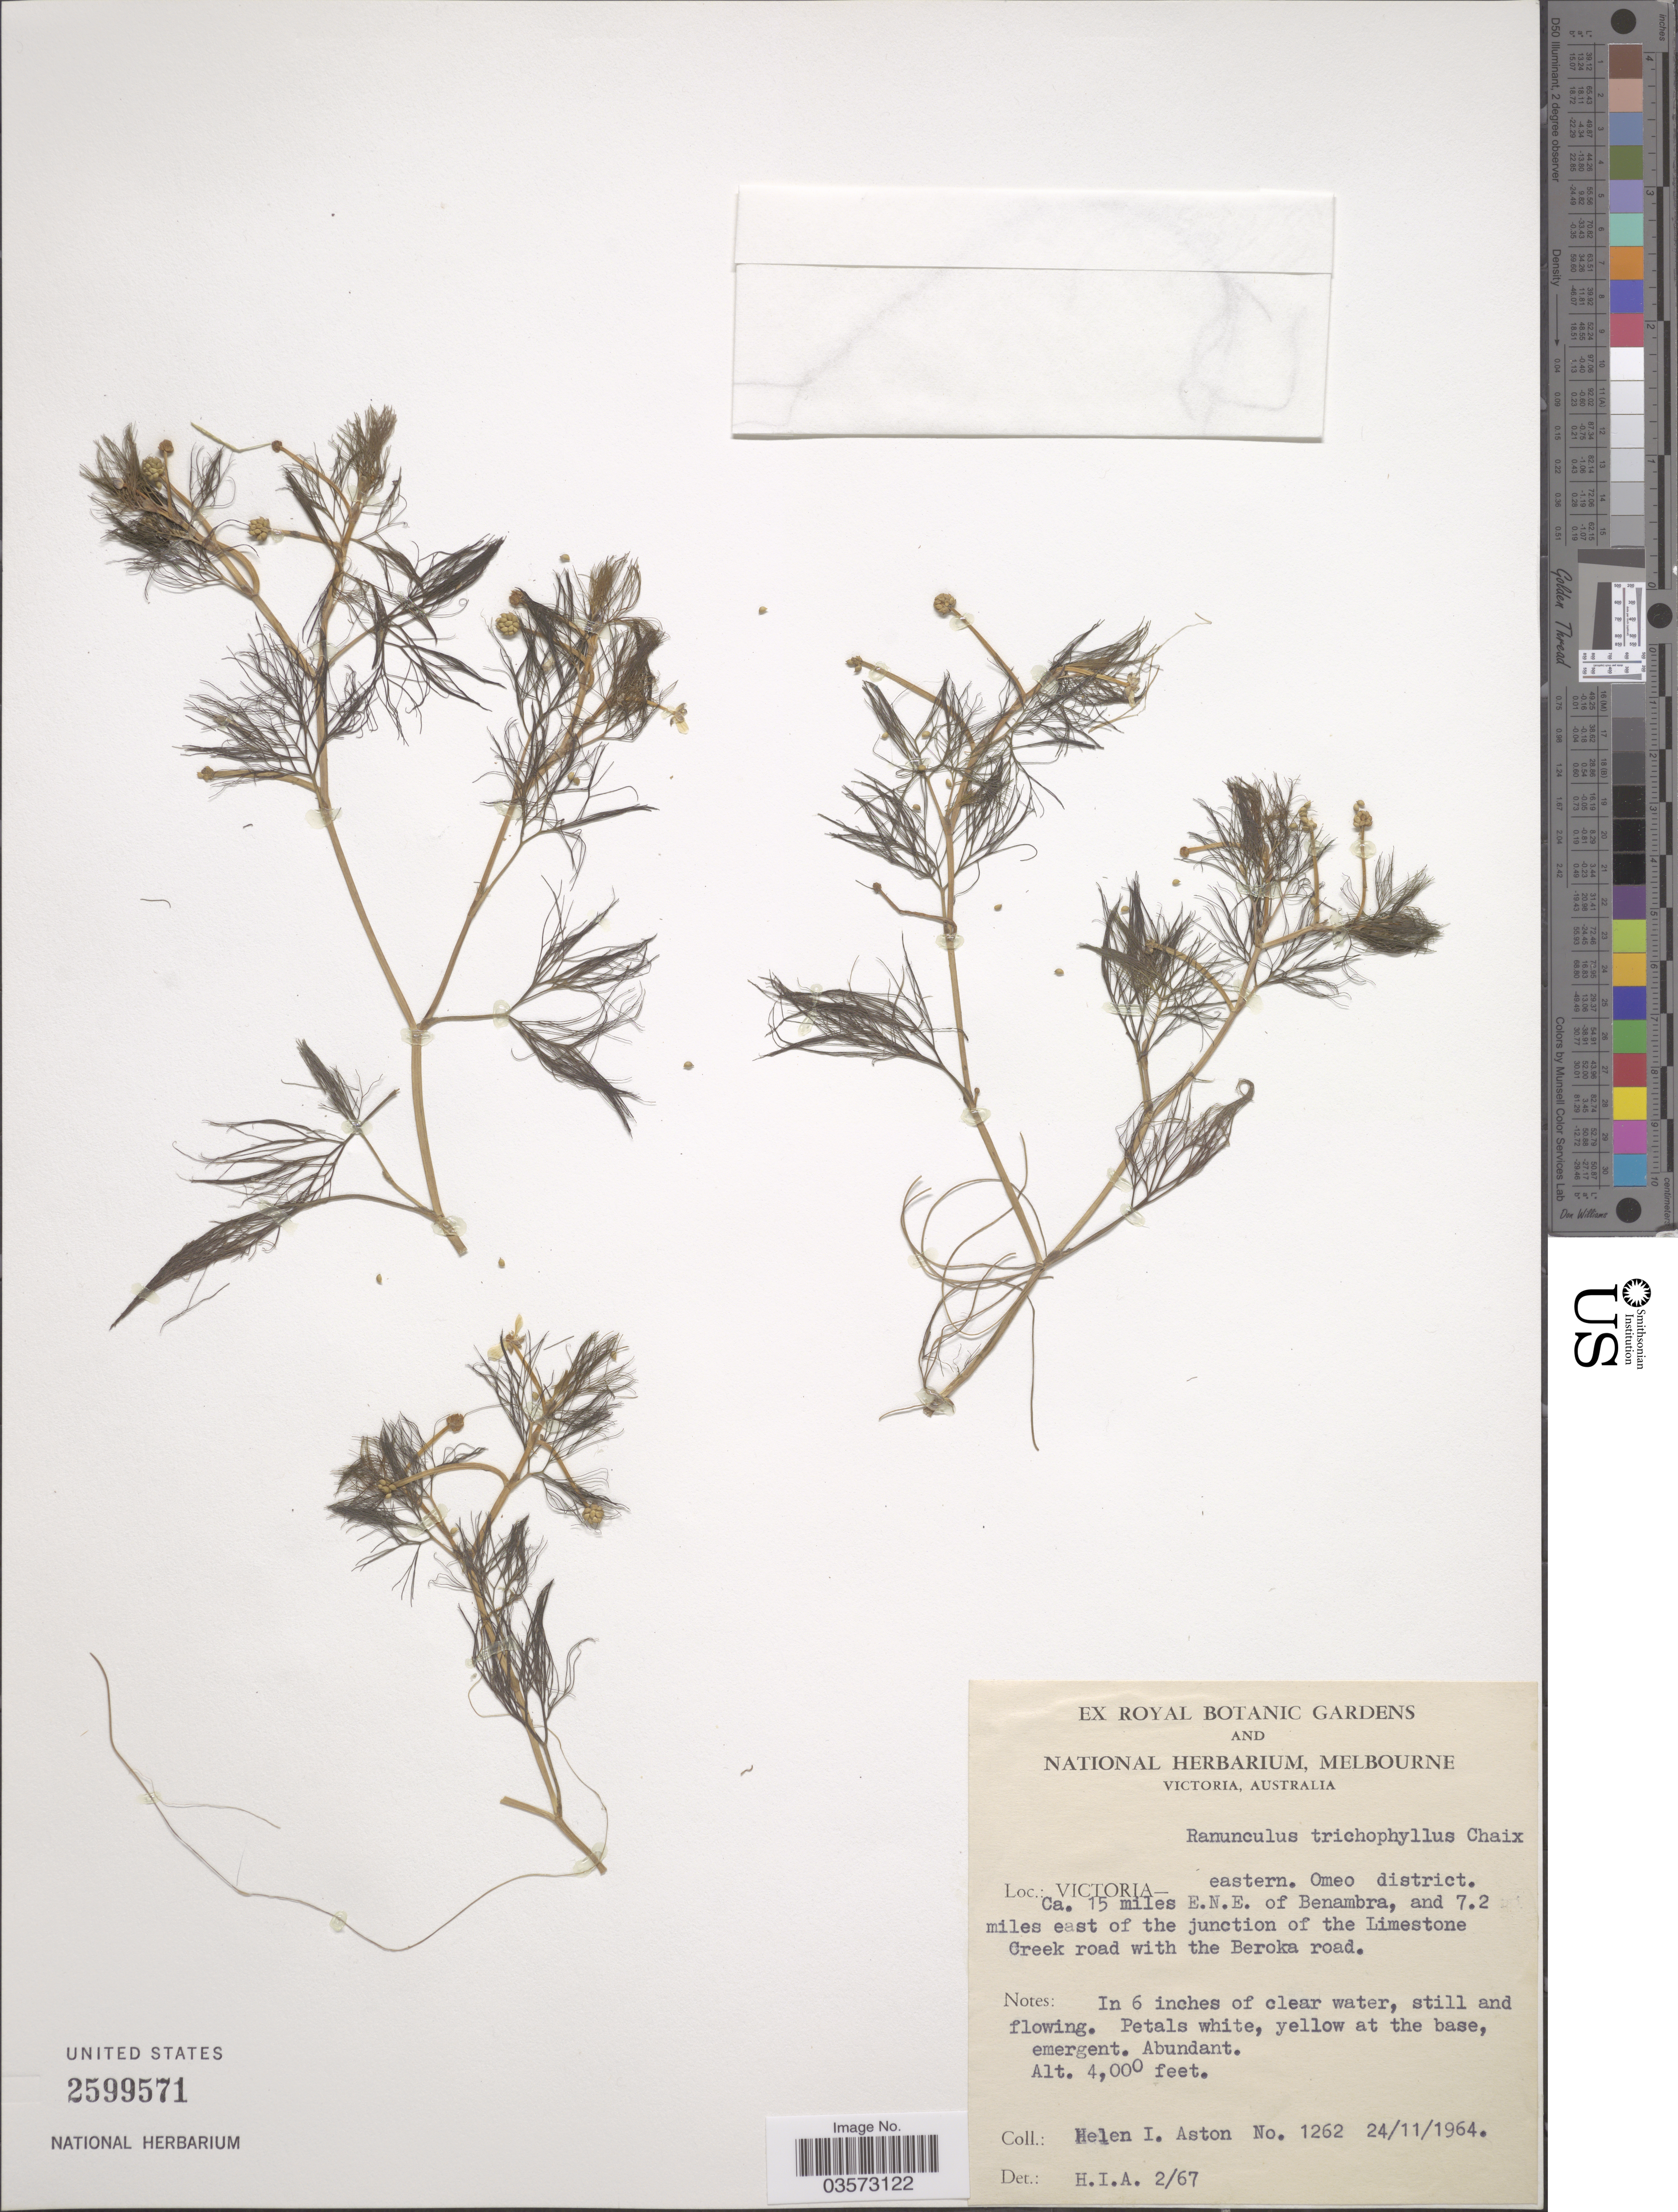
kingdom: Plantae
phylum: Tracheophyta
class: Magnoliopsida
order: Ranunculales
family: Ranunculaceae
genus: Ranunculus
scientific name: Ranunculus trichophyllus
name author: Chaix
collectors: H. I. Aston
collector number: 1262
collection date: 1964-11-24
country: Australia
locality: Victoria- eastern. Omeo district. Ca. 15 miles E.N.E. of Benambra, and 7.2 miles east of the junction of the Limestone Creek road with the Beroka road.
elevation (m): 1219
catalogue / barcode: US 2599571